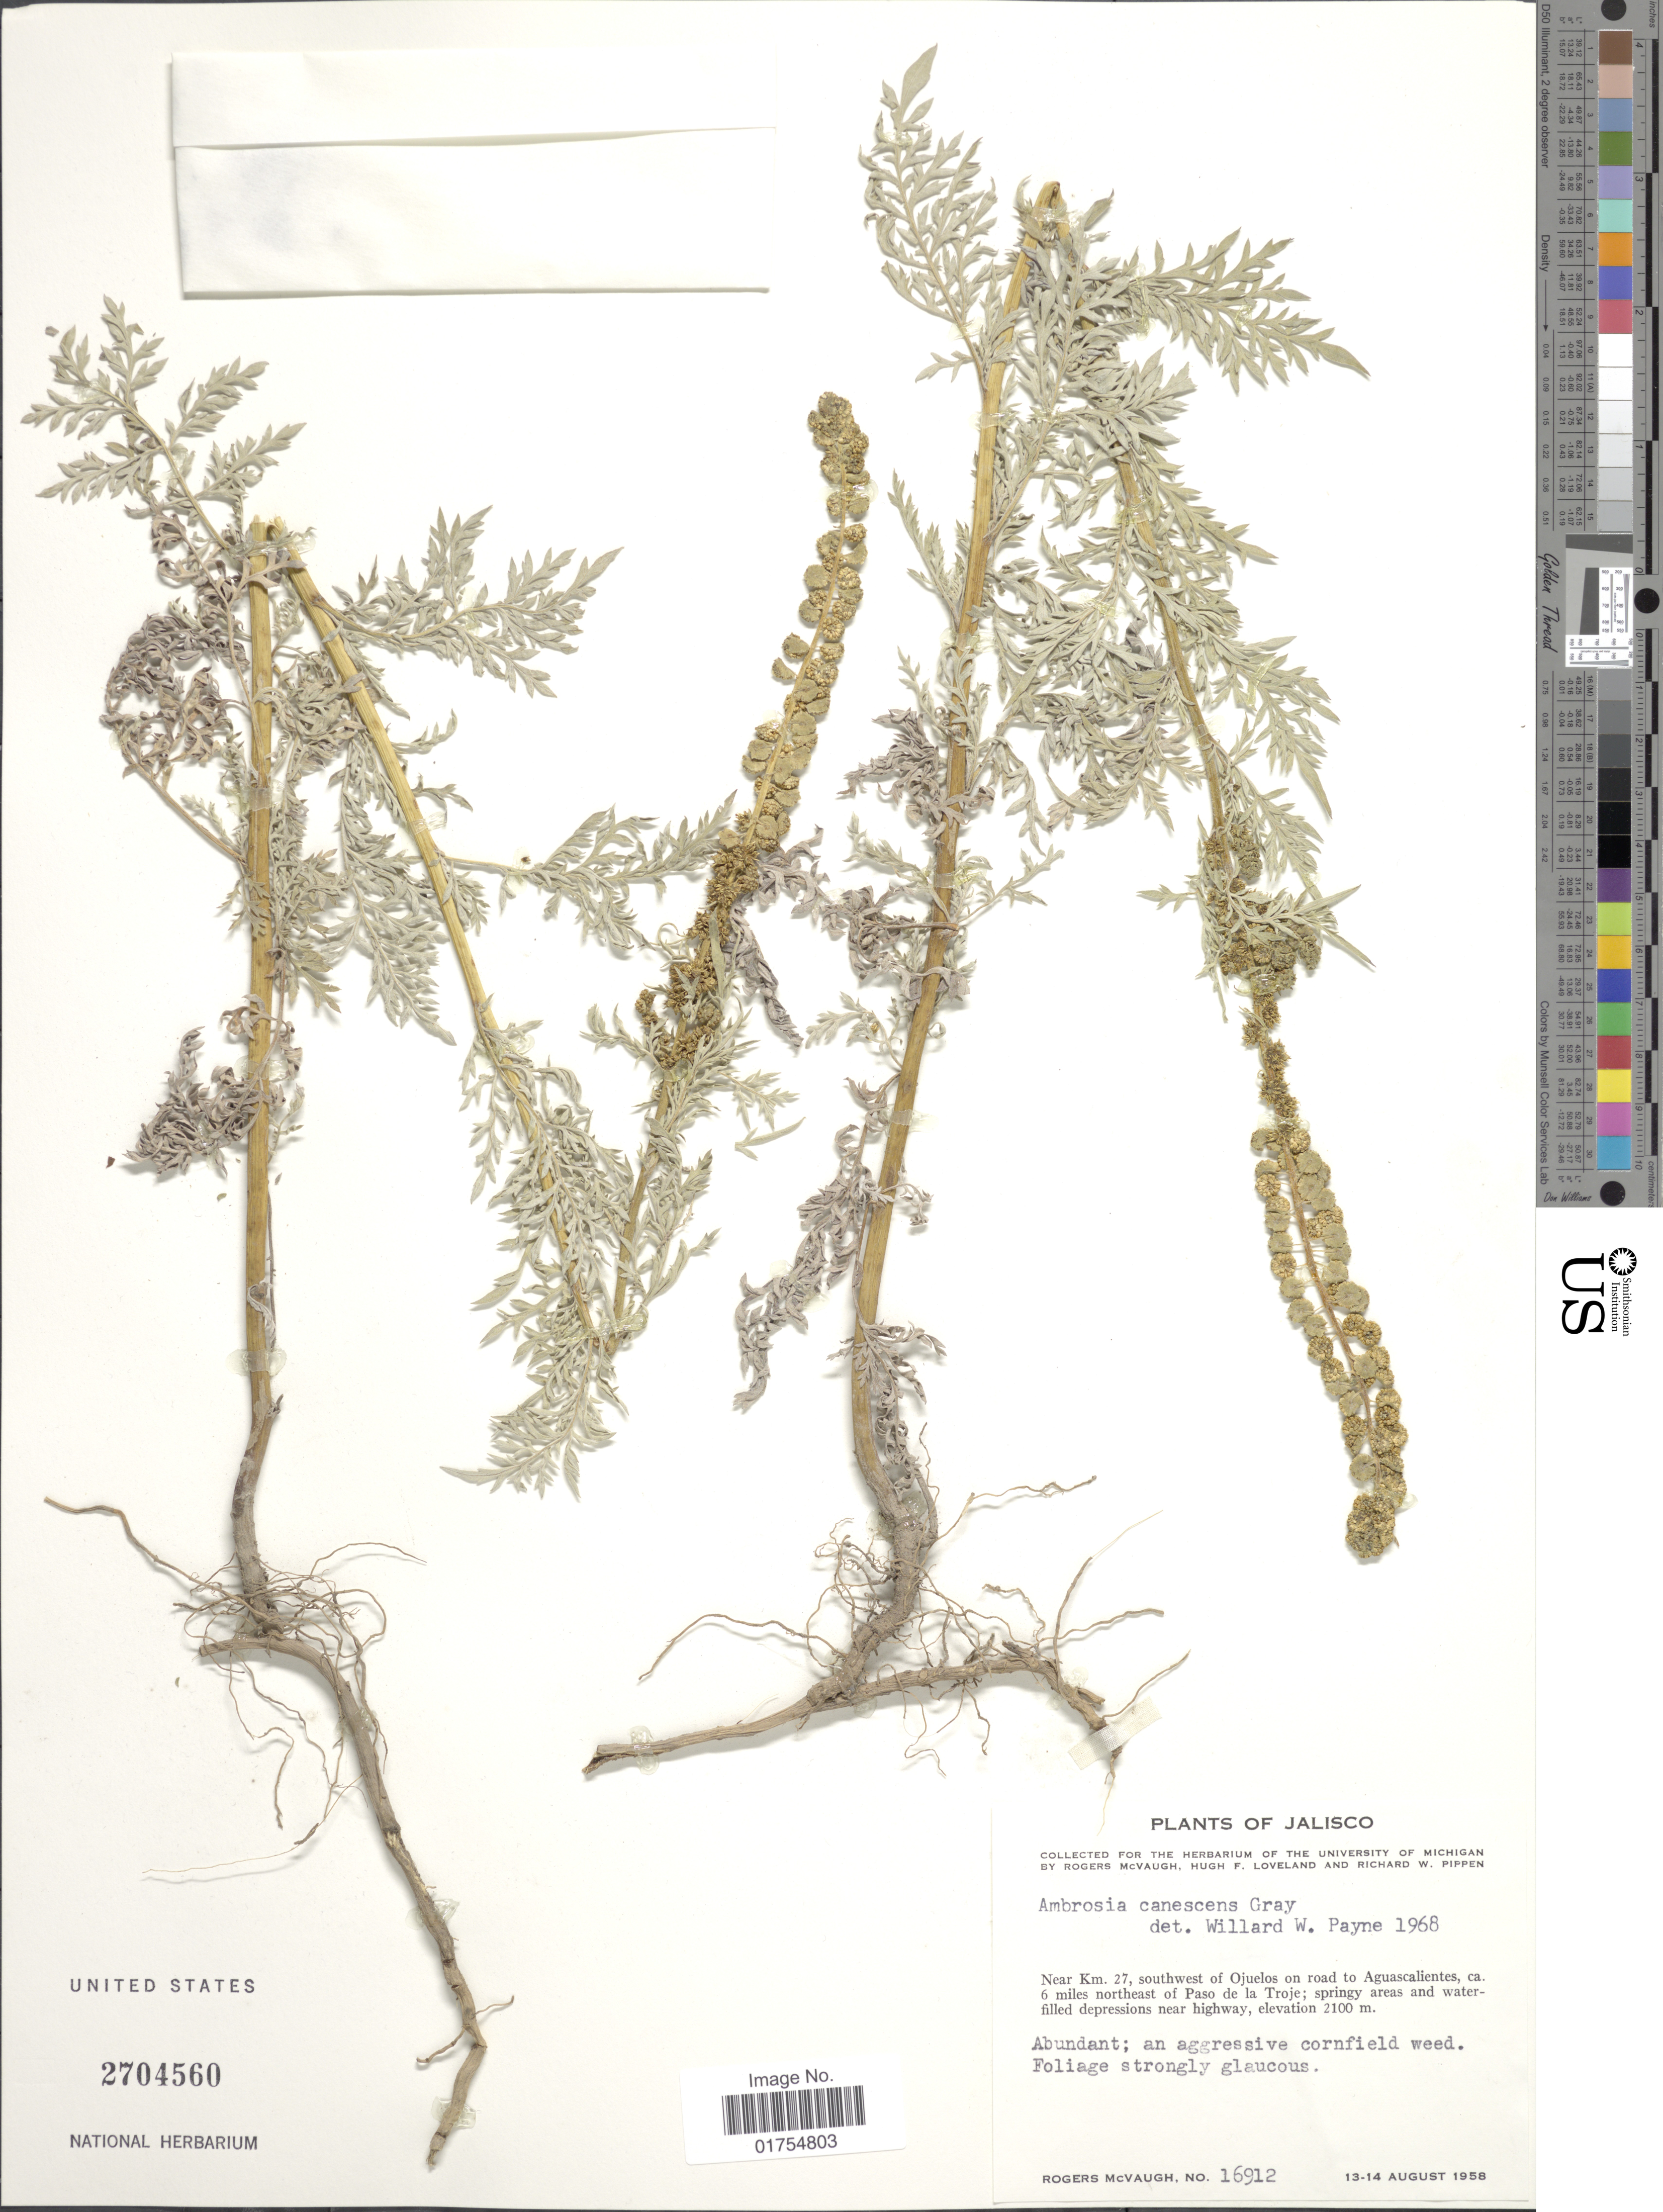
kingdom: Plantae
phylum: Tracheophyta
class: Magnoliopsida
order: Asterales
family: Asteraceae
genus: Franseria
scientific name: Franseria canescens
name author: Rydb.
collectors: R. McVaugh, H. Loveland & R. W. Pippen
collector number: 16912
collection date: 1958-08-13/1958-08-14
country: Mexico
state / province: Jalisco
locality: Near Km 27, southwest of Ojuelos on road to Aguascalientes ca. 6 miles northeast of Paso de la Troje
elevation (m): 2100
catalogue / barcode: US 2704560